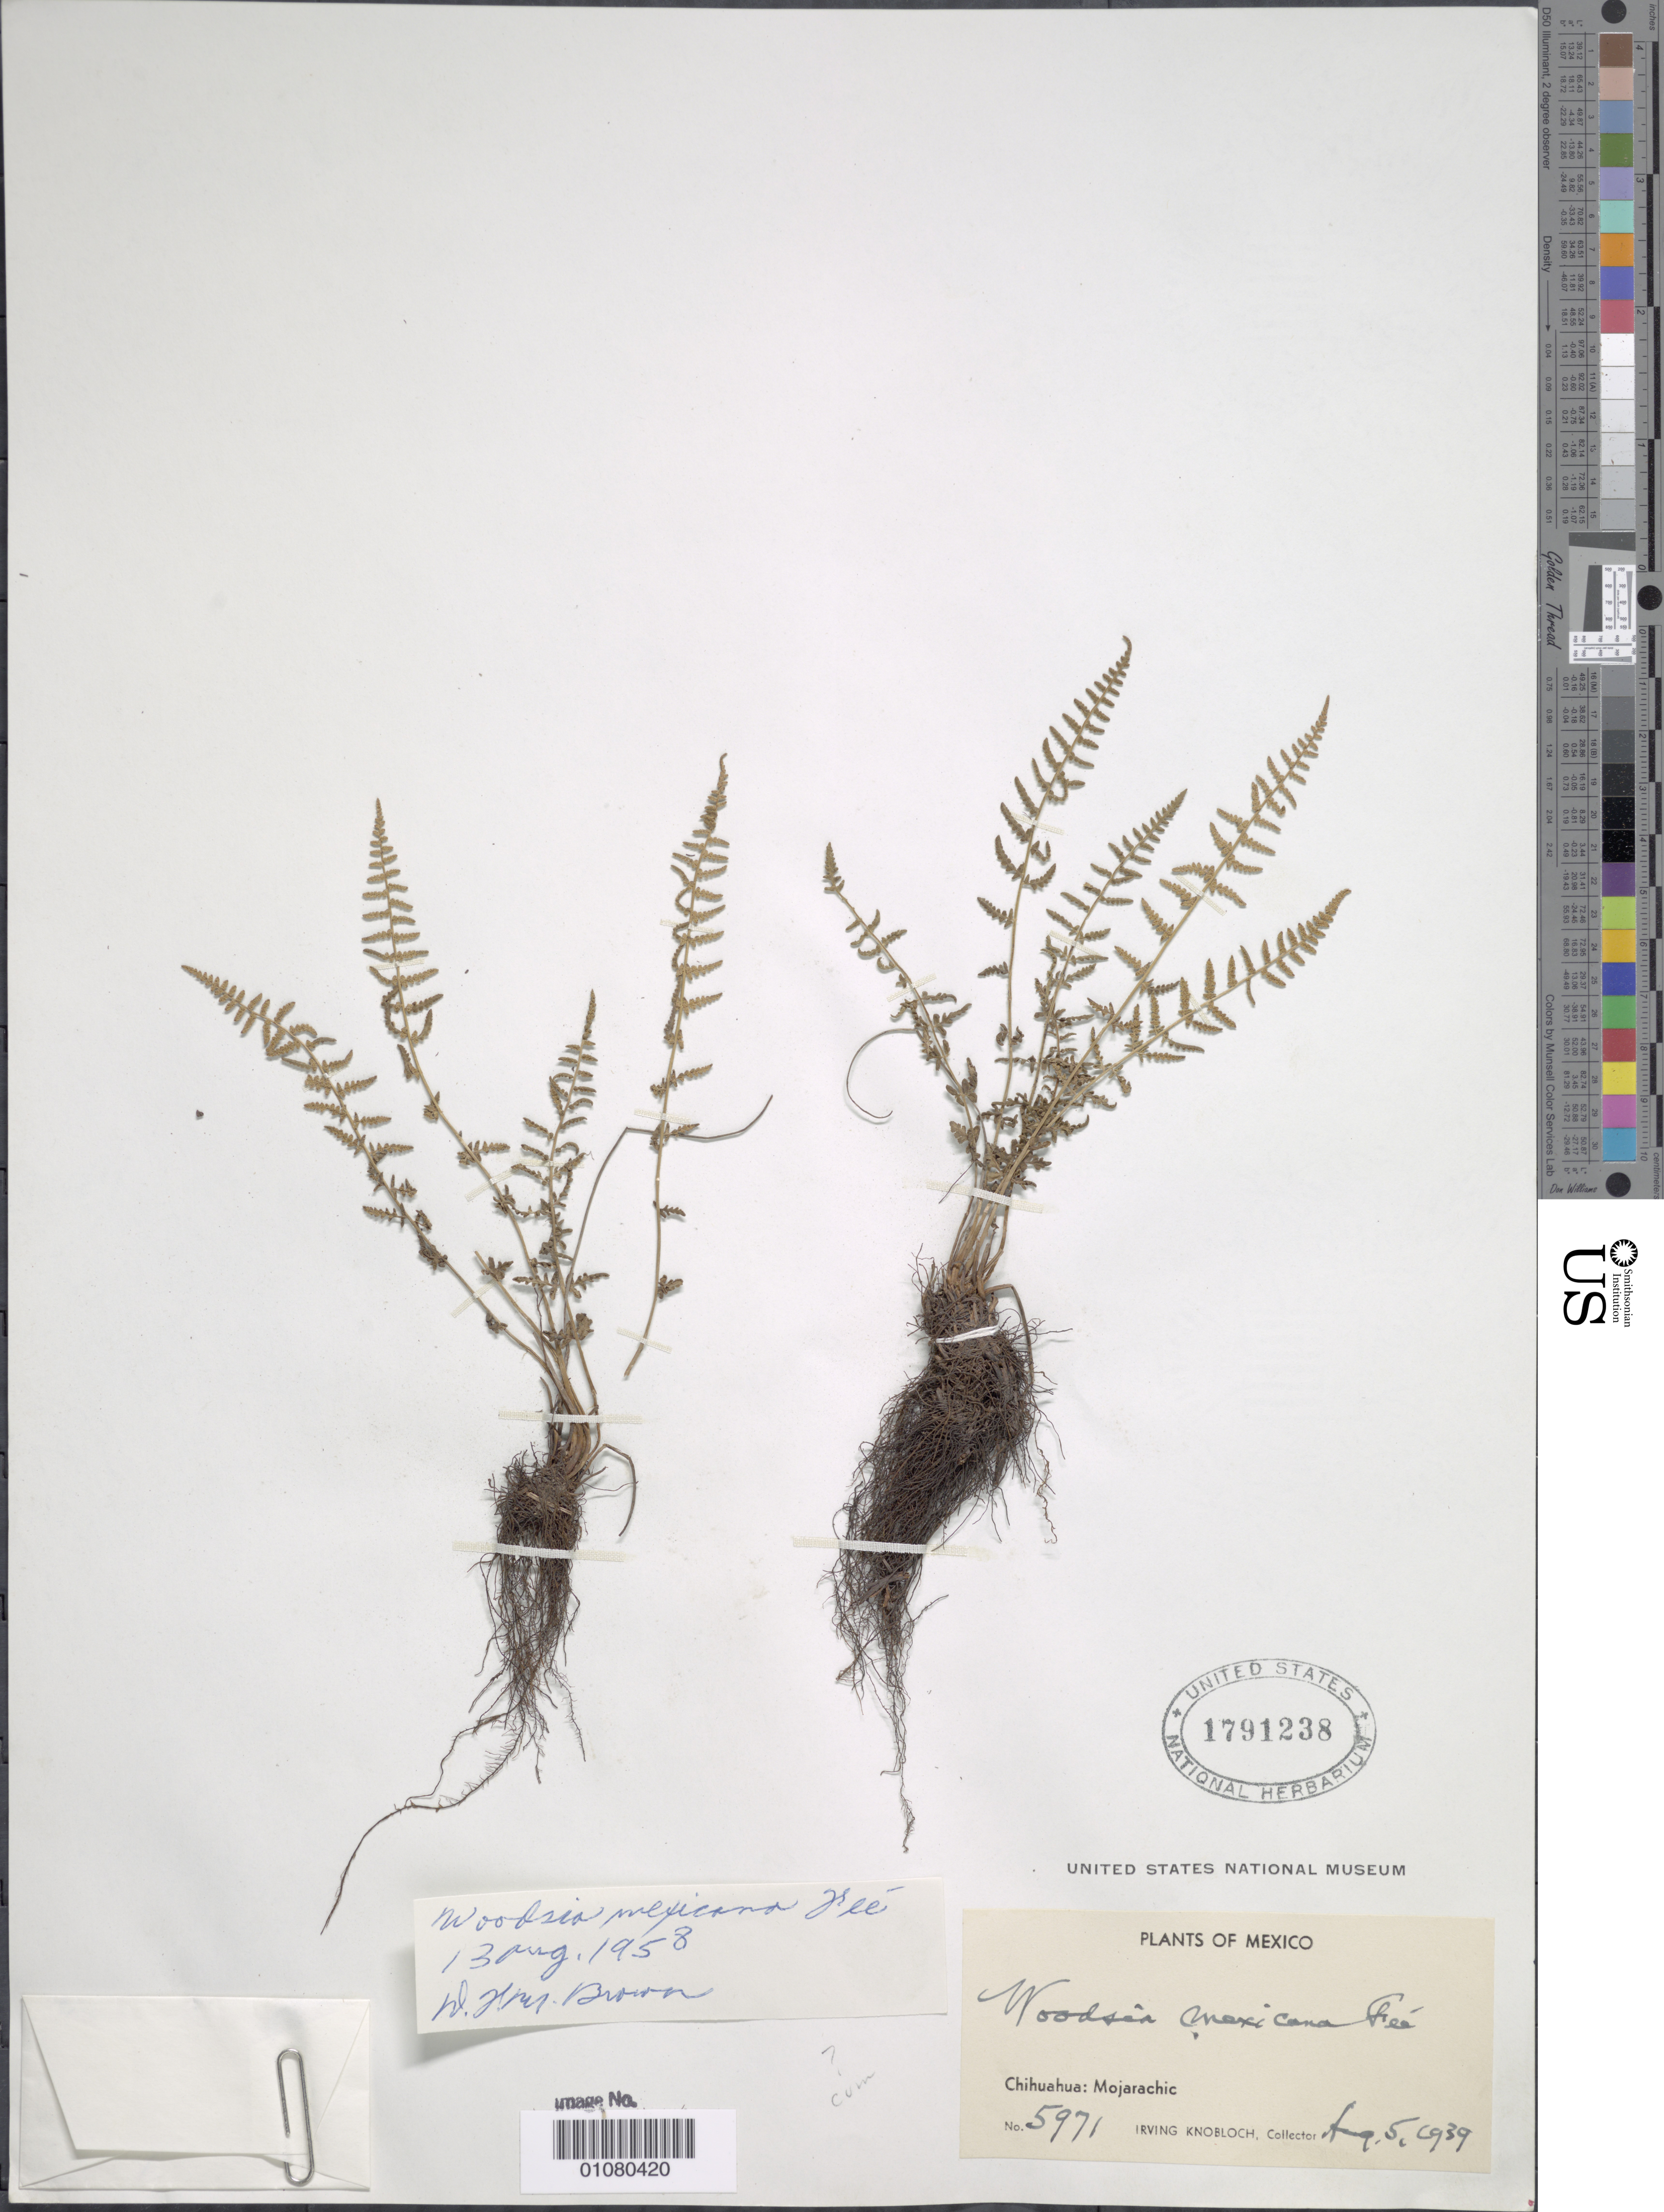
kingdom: Plantae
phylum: Tracheophyta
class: Polypodiopsida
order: Polypodiales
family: Woodsiaceae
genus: Woodsia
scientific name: Woodsia mexicana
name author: Fée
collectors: I. W. Knobloch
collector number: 5971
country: Mexico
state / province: Chihuahua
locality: Mojarachic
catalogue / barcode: US 1491238